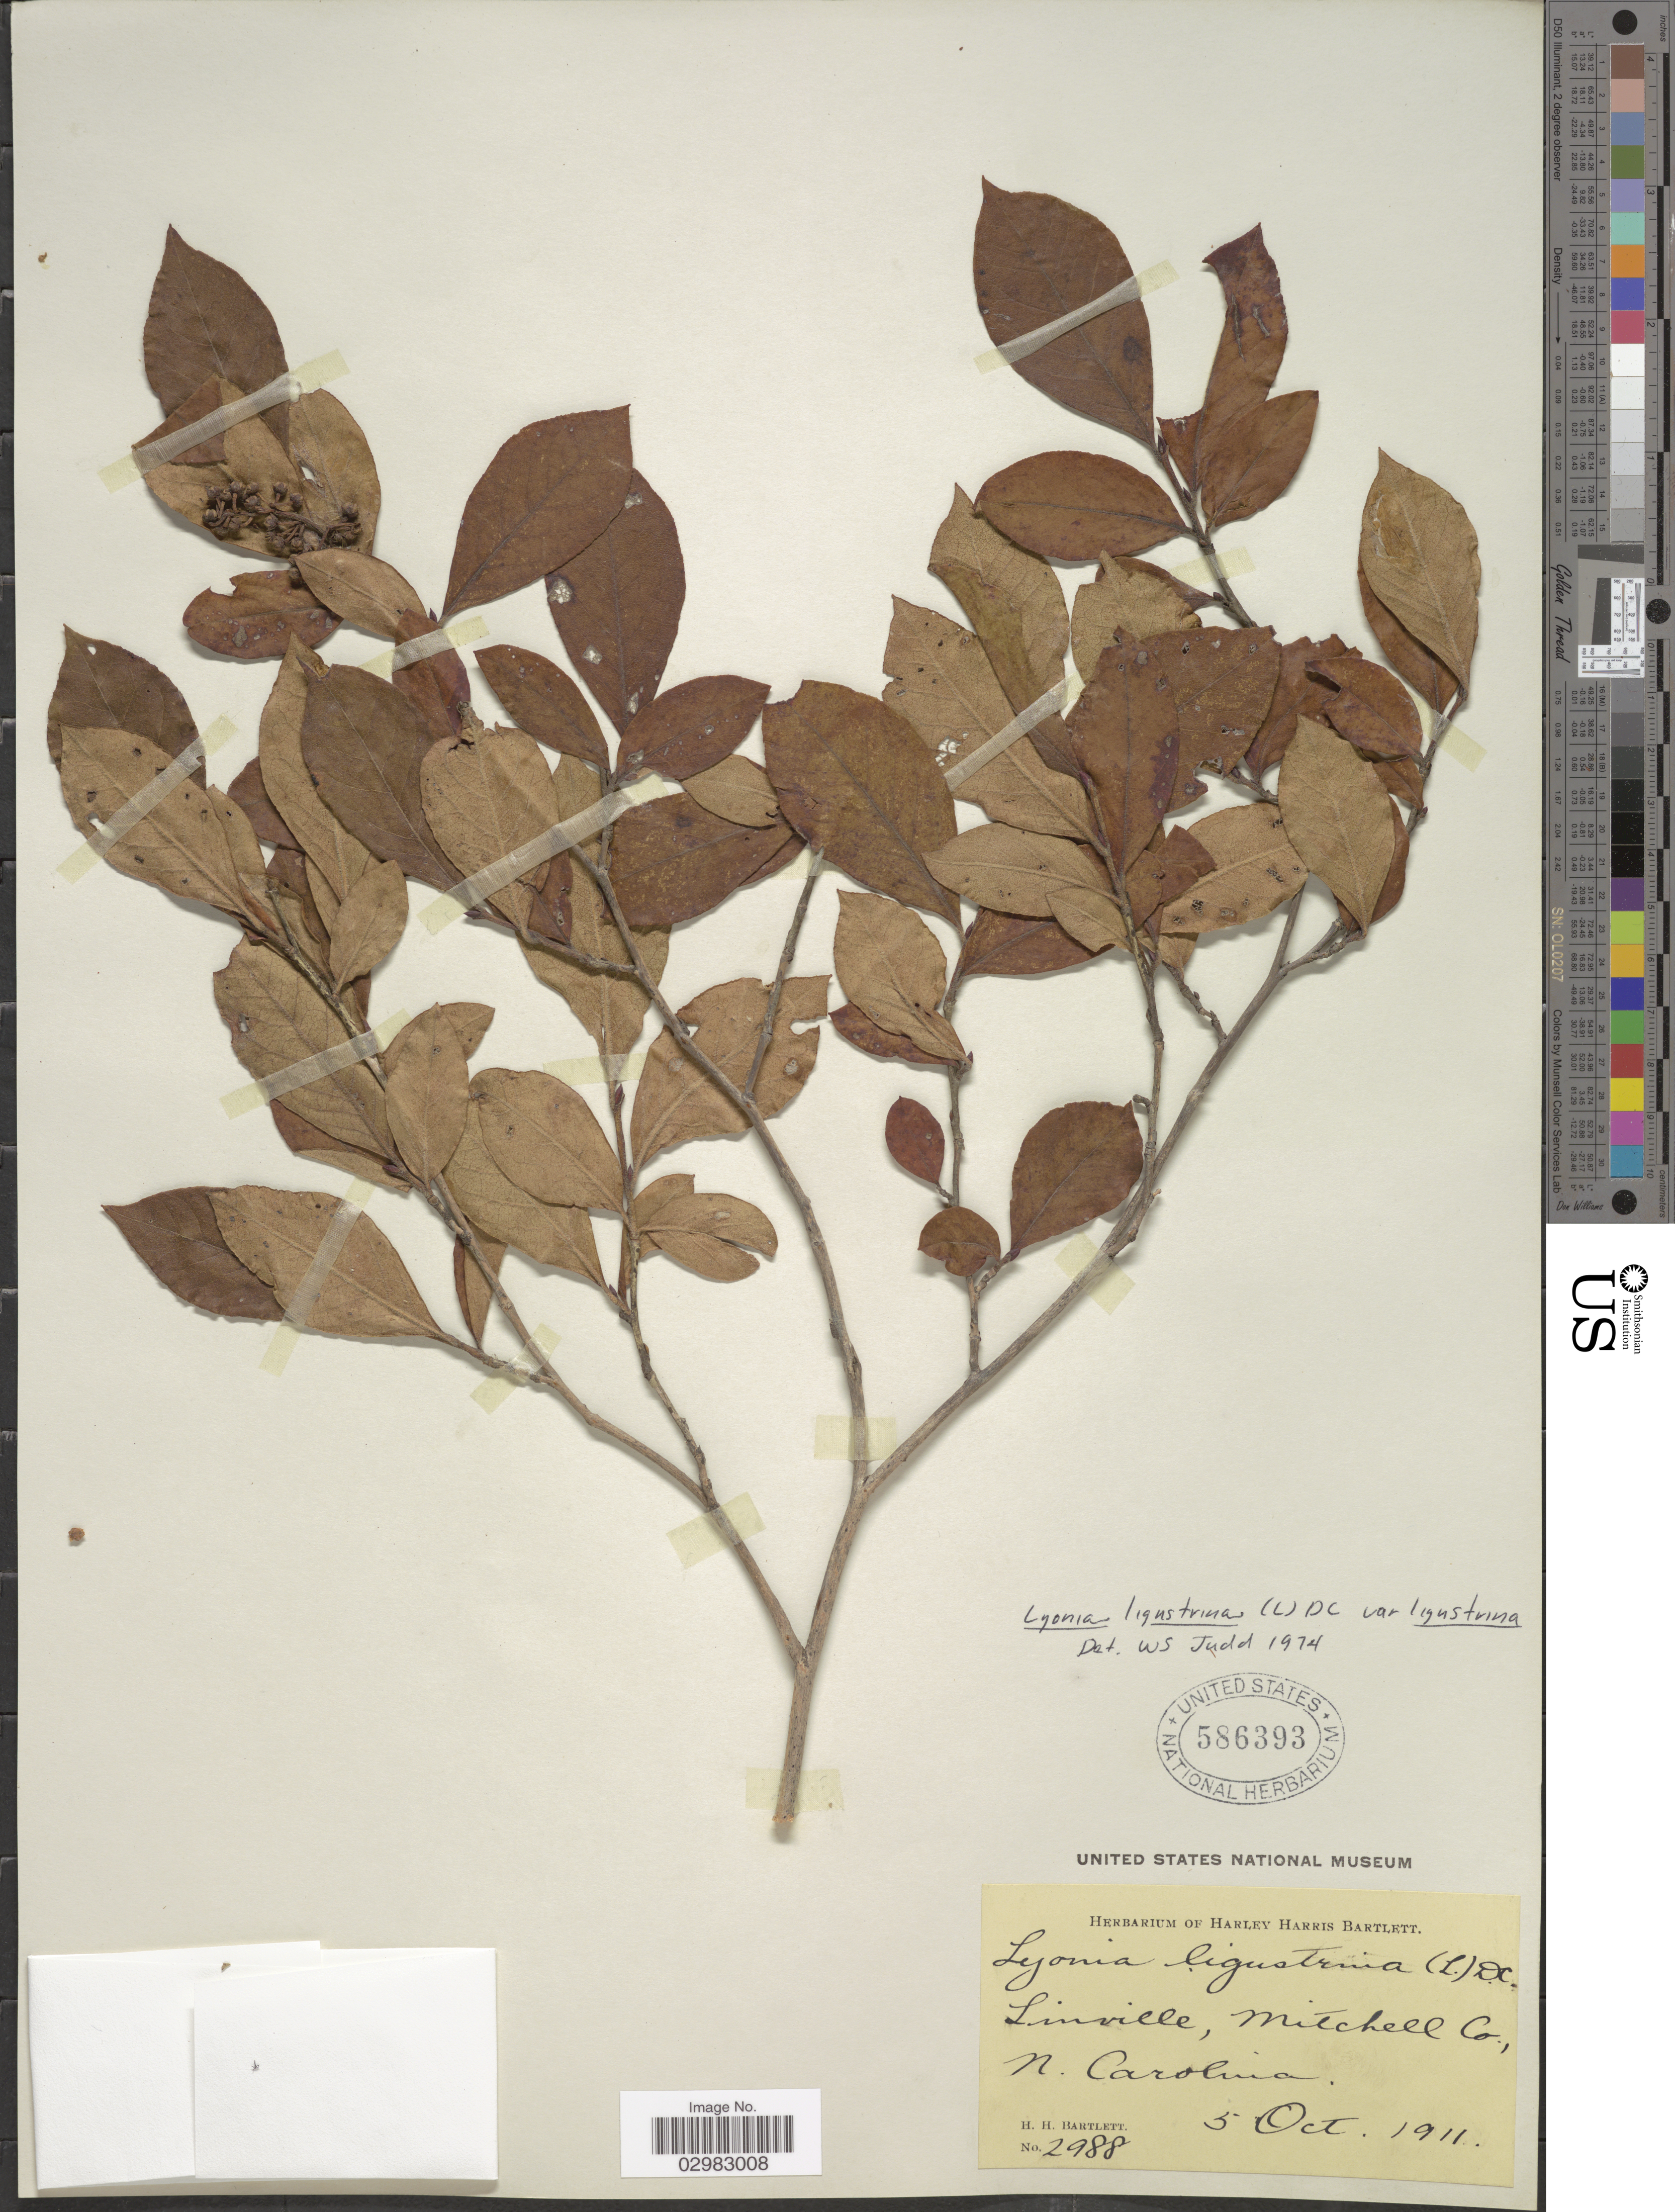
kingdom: Plantae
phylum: Tracheophyta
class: Magnoliopsida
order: Ericales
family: Ericaceae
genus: Lyonia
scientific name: Lyonia ligustrina var. ligustrina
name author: (L.) DC.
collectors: H. H. Bartlett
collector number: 2988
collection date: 1911-10-05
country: United States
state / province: North Carolina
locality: Linville, Mitchell Co., N. Carolina.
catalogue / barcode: US 586393